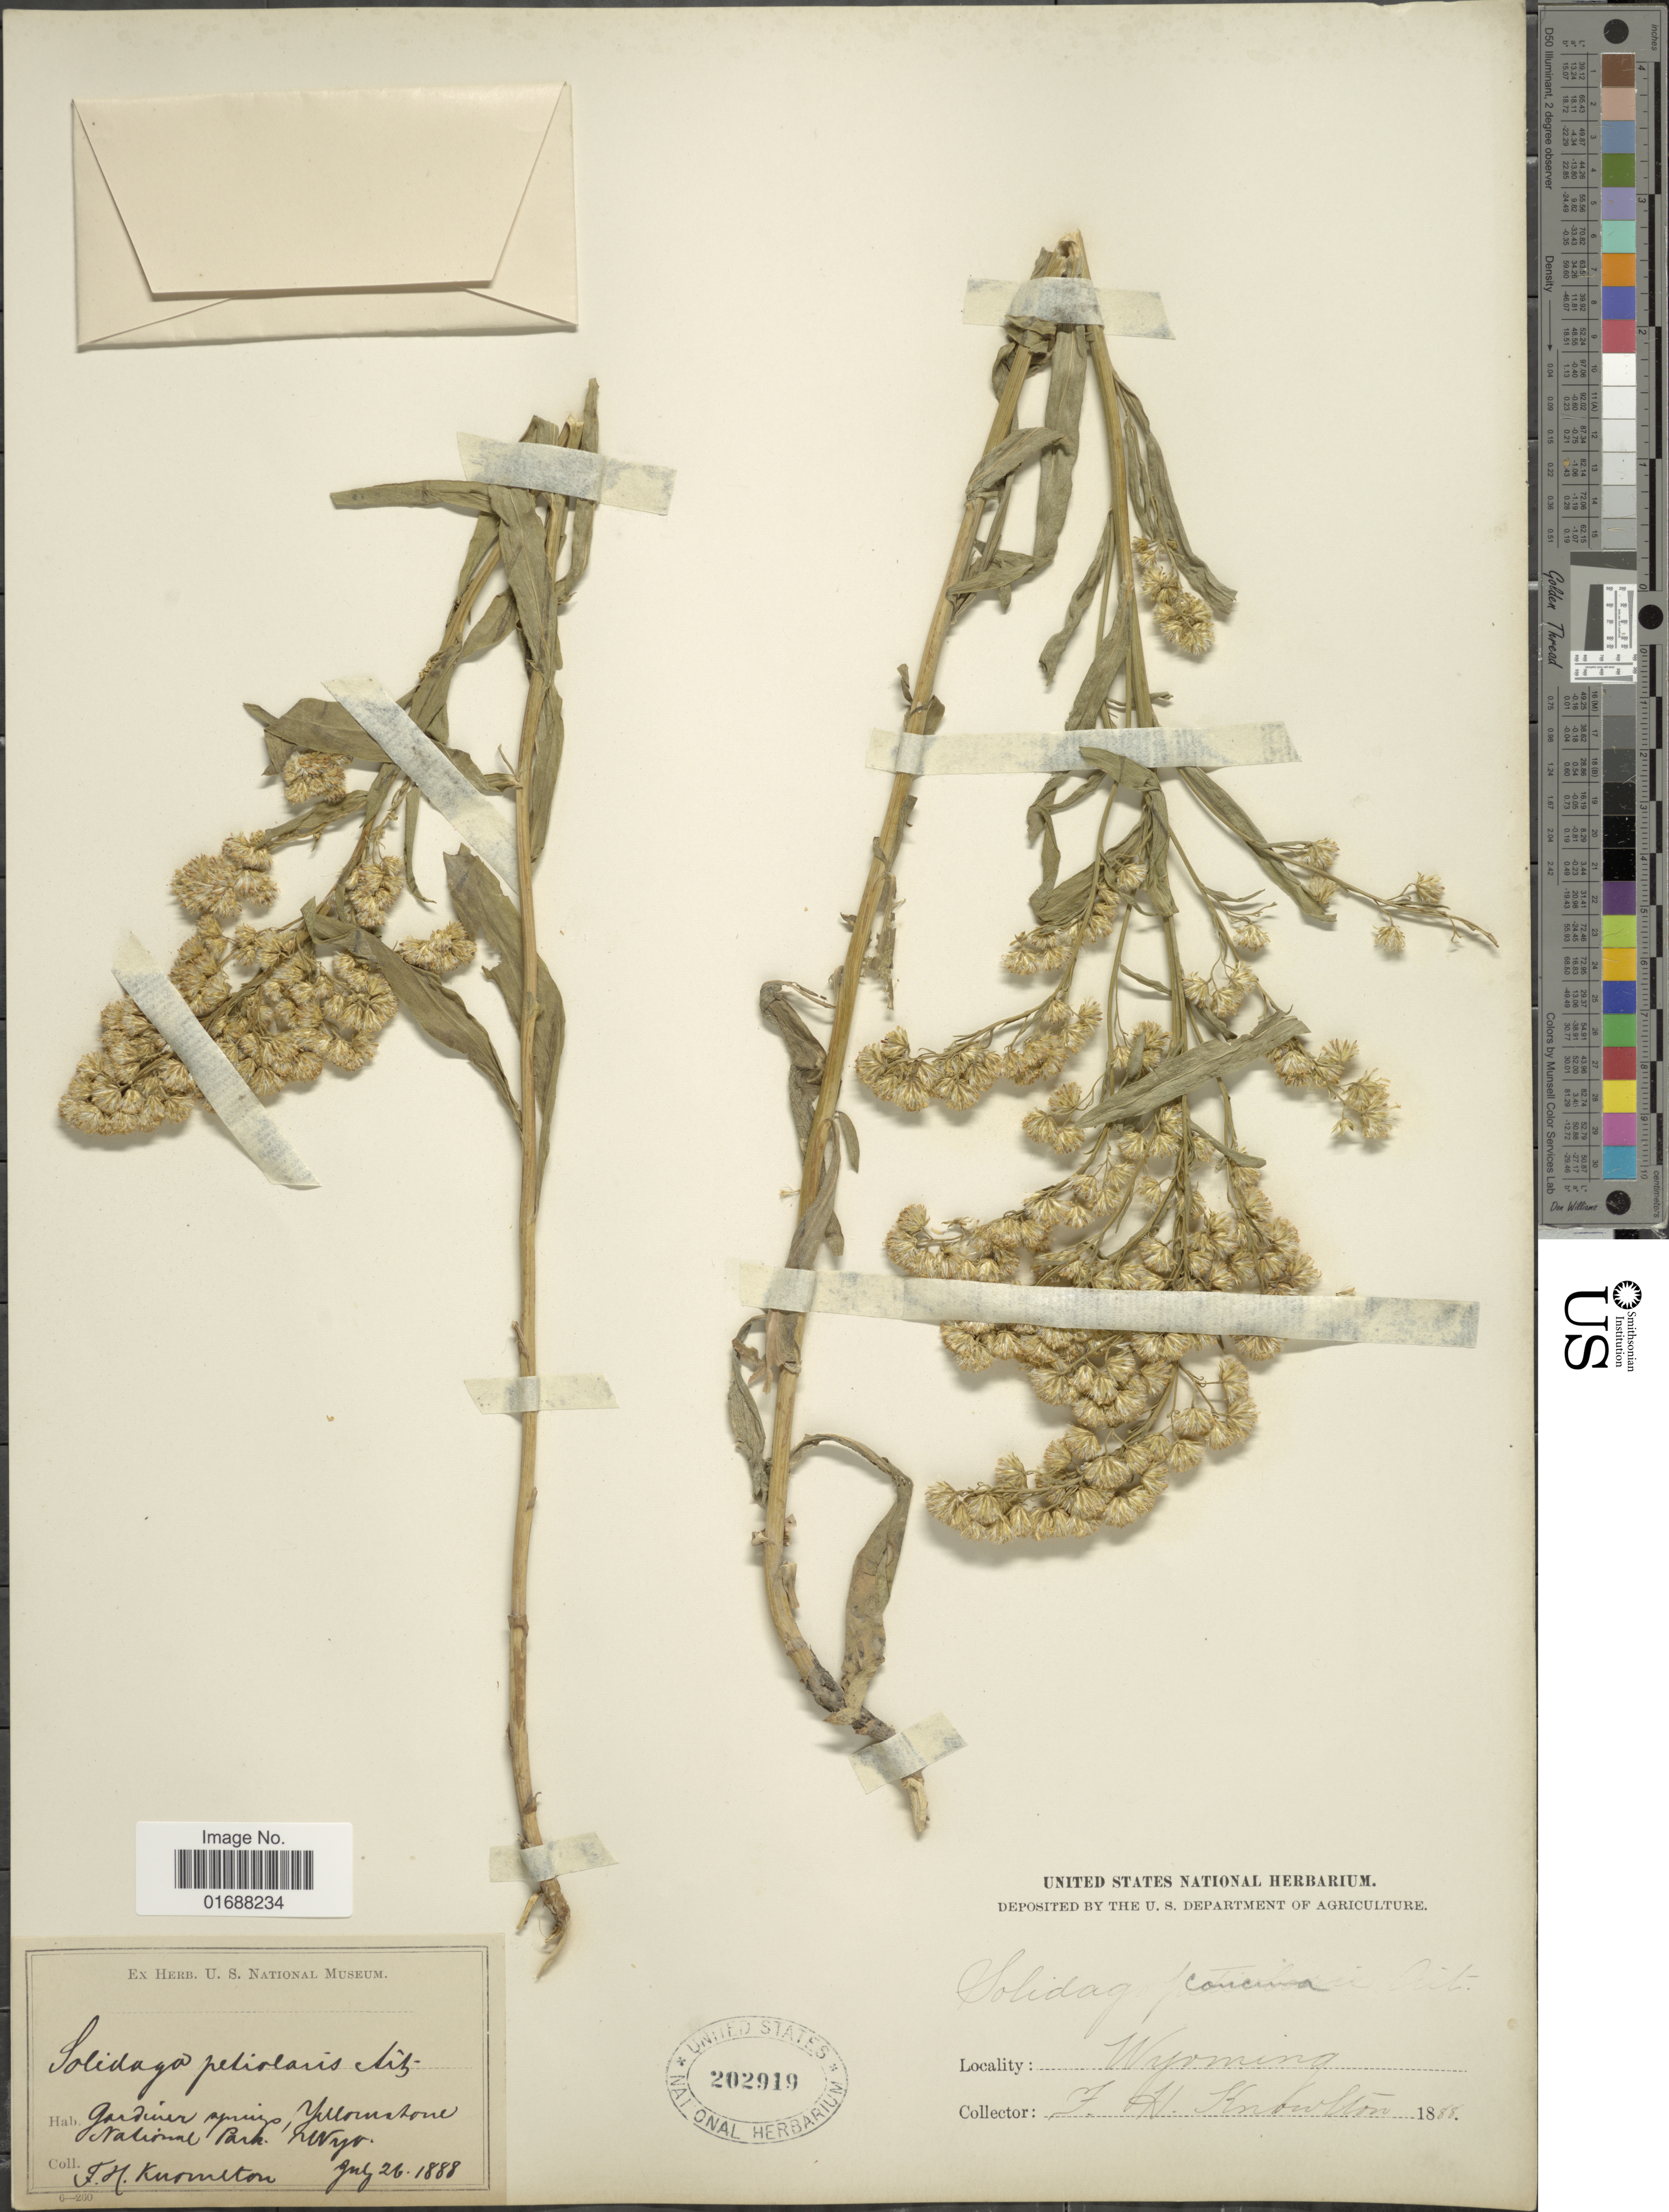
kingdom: Plantae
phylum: Tracheophyta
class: Magnoliopsida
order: Asterales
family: Asteraceae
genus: Solidago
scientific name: Solidago missouriensis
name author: Nutt.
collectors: F. H. Knowlton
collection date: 1888-07-26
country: United States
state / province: Wyoming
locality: Gardiner Springs, Yellowstone National Park.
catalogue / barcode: US 202919